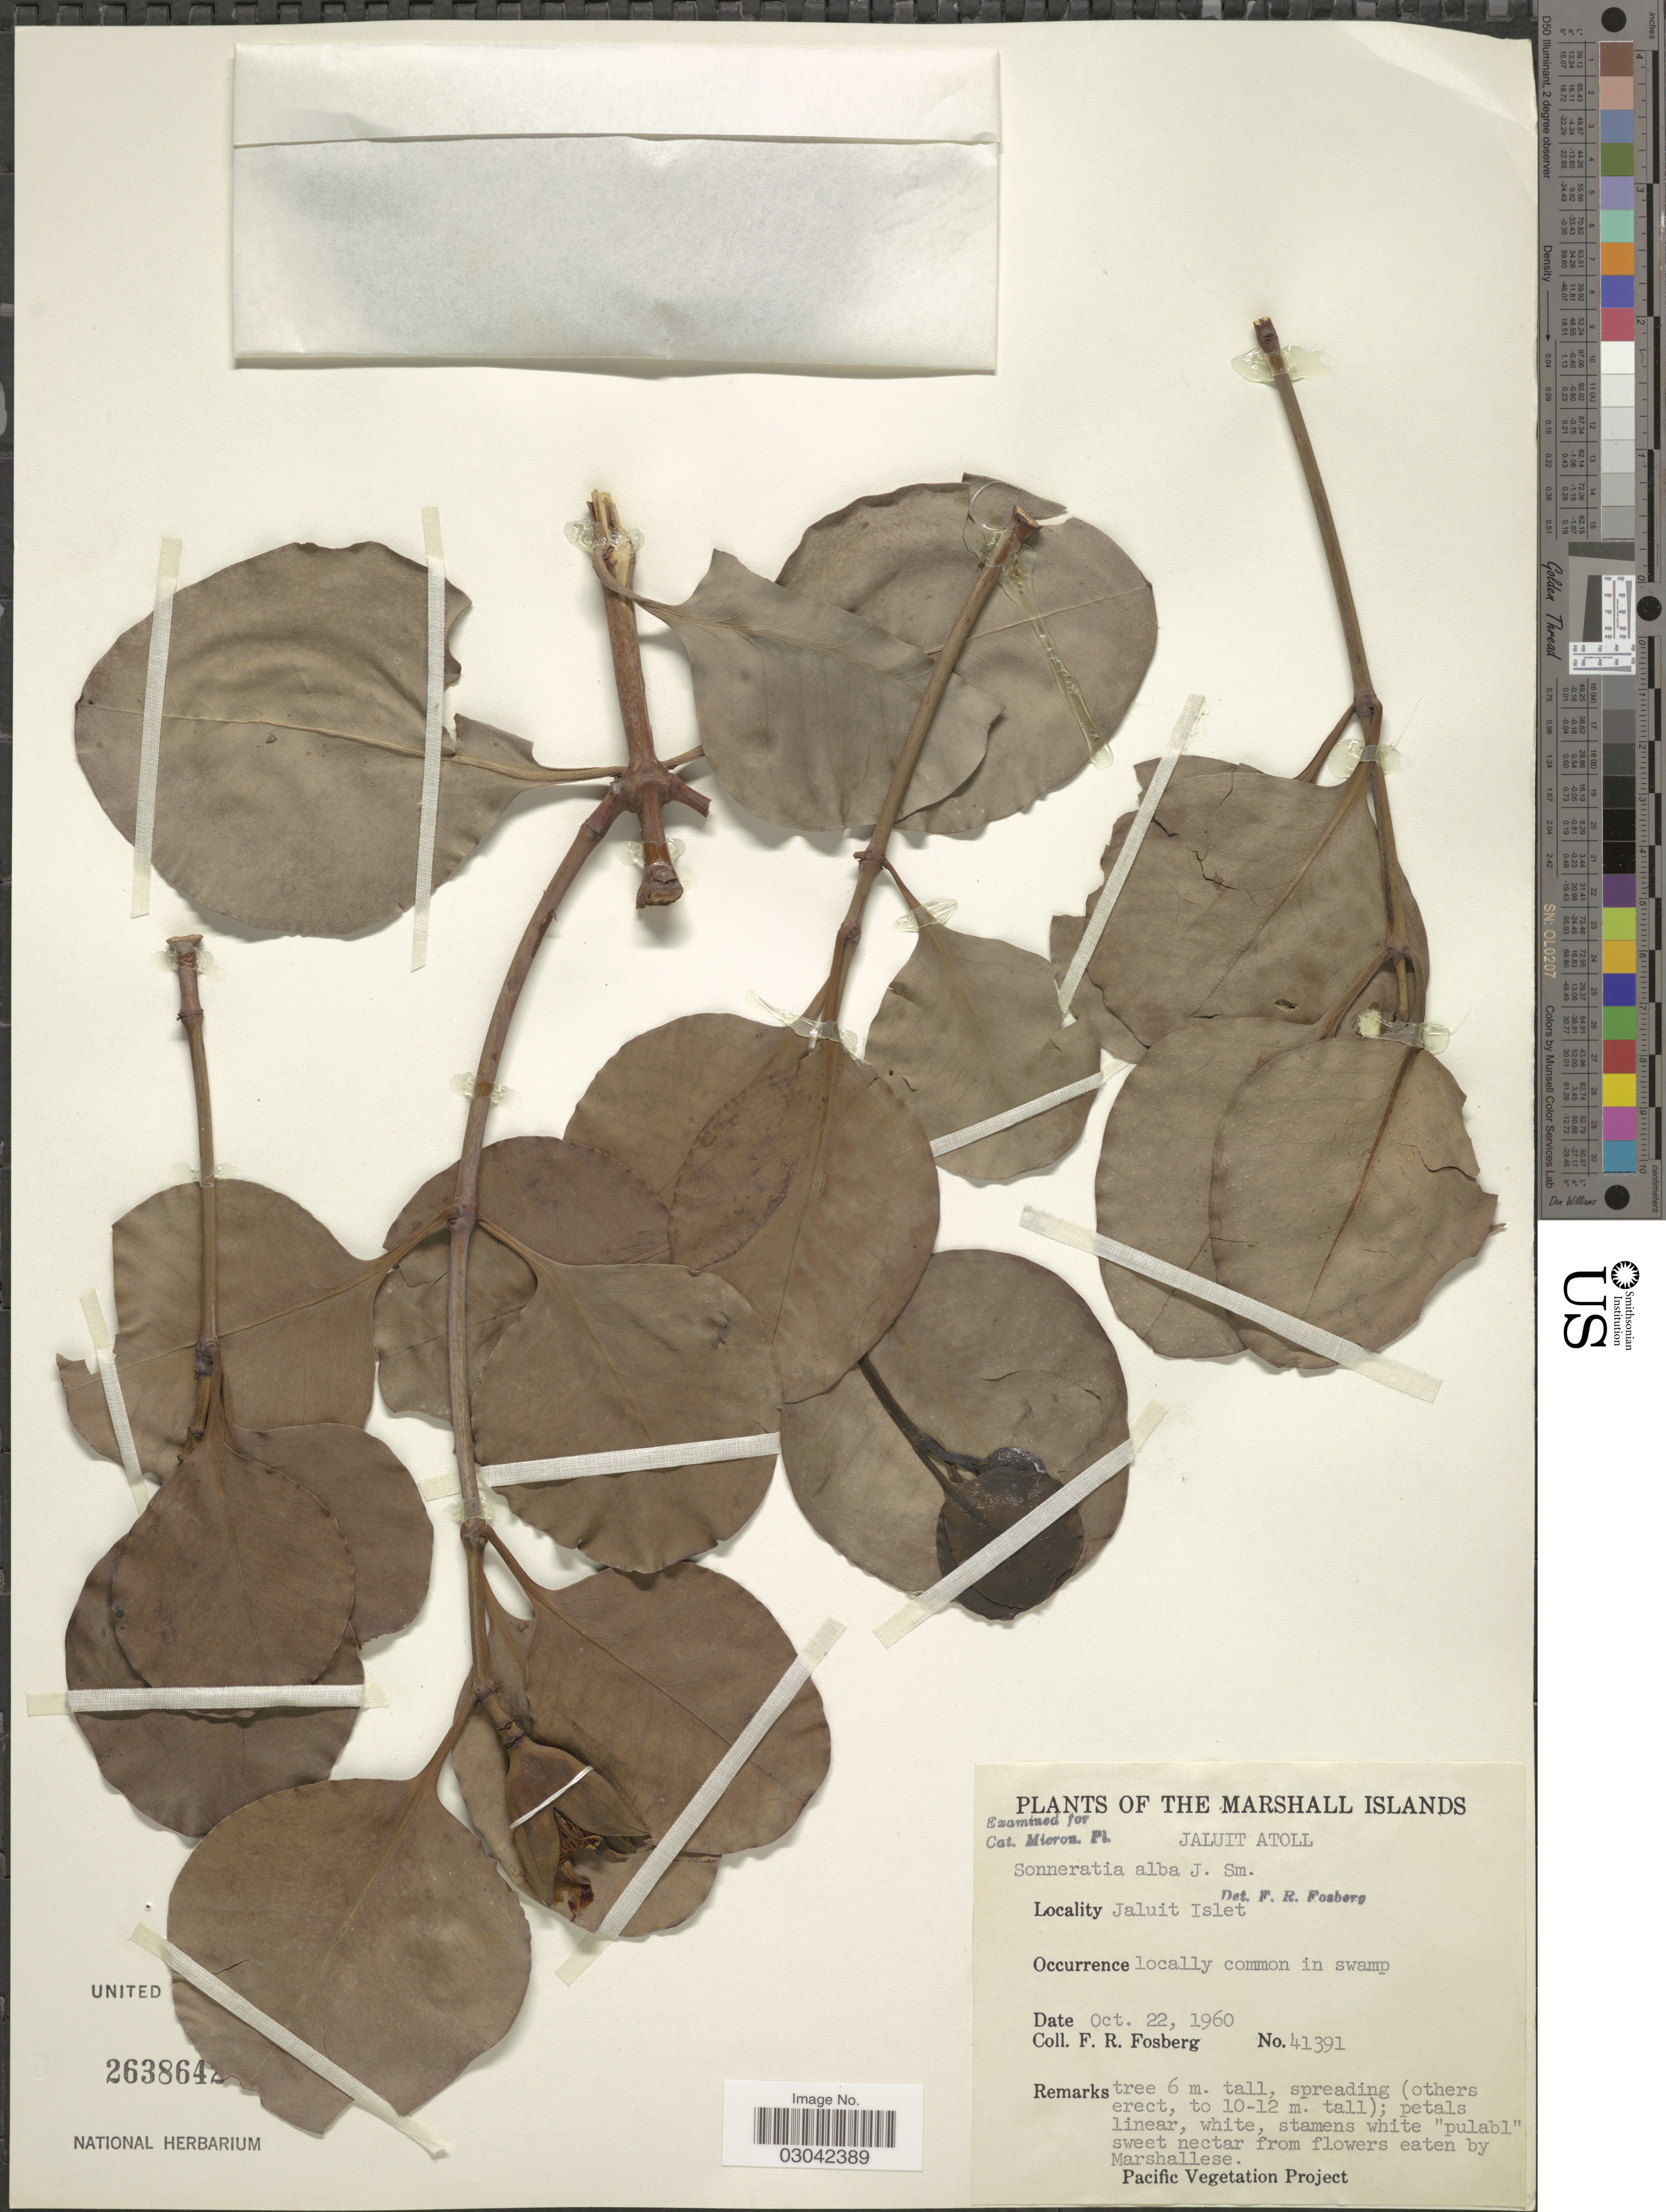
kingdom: Plantae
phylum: Tracheophyta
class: Magnoliopsida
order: Myrtales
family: Lythraceae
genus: Sonneratia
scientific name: Sonneratia alba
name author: Sm.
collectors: F. R. Fosberg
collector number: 41391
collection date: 1960-10-22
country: Marshall Islands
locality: Marshall Islands. Jaluit Atoll. Jaluit Islet.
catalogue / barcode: US 2638642